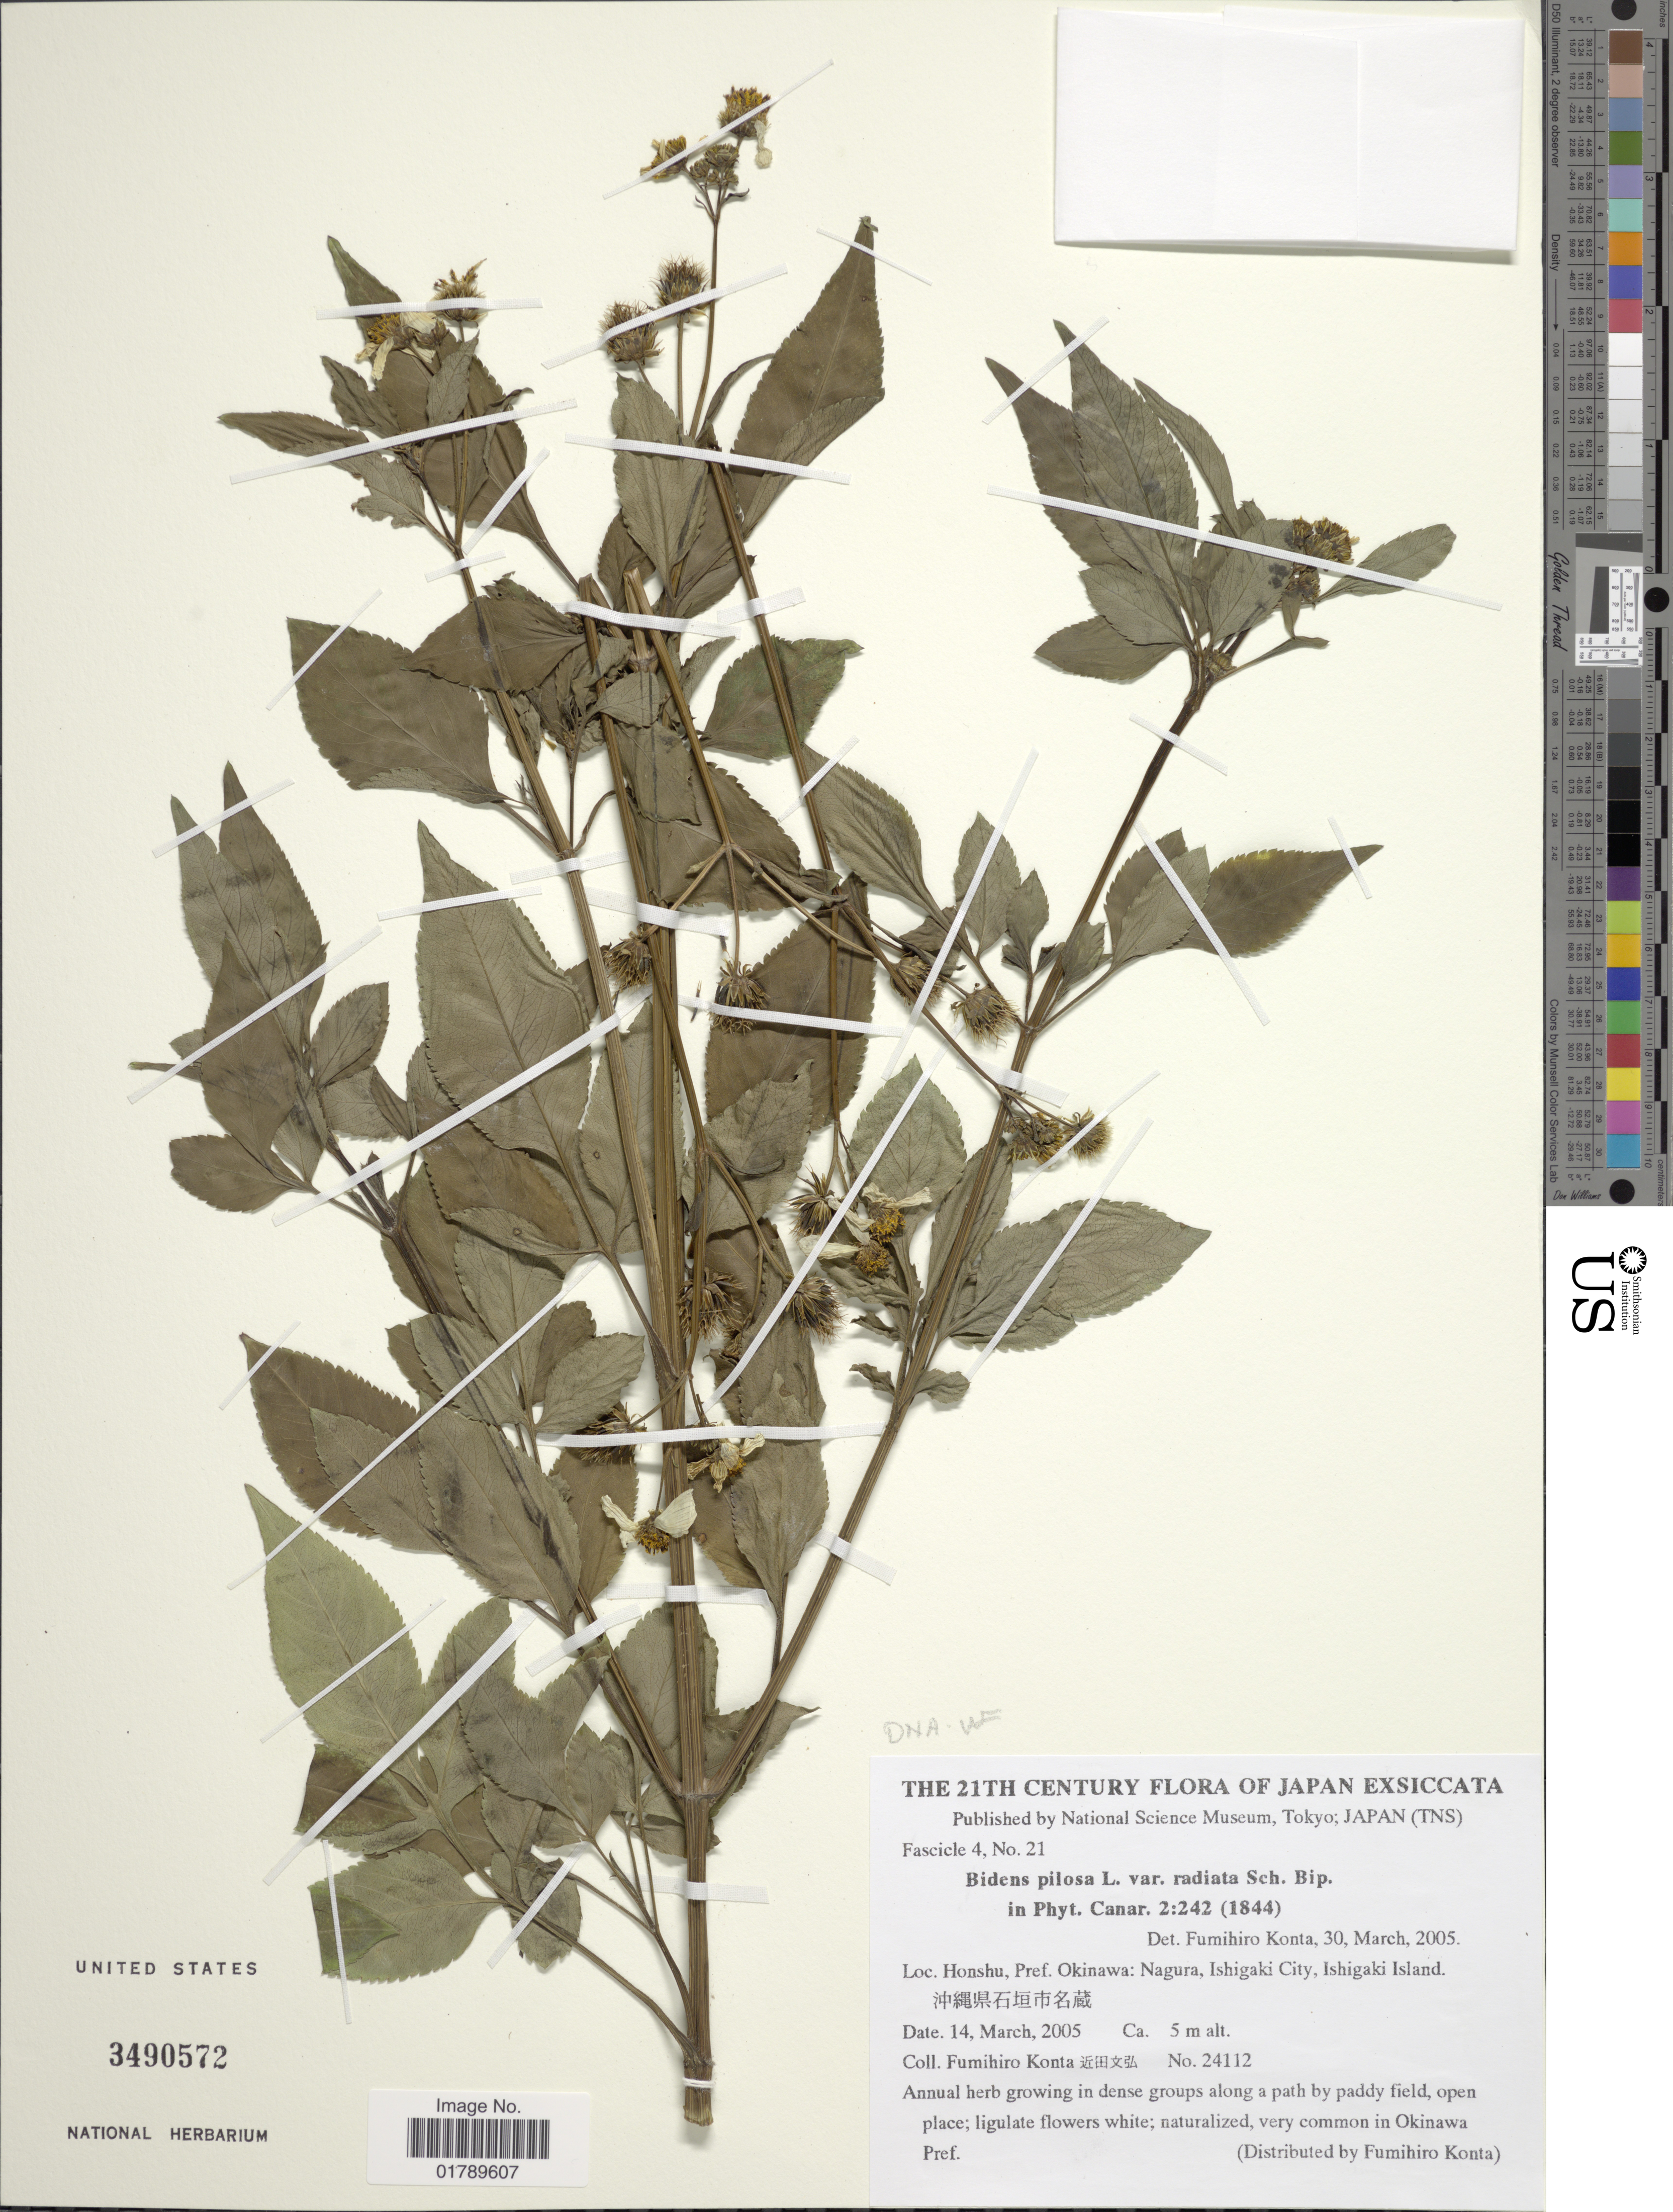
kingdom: Plantae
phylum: Tracheophyta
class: Magnoliopsida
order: Asterales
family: Asteraceae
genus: Bidens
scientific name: Bidens pilosa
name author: L.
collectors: F. Konta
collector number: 24112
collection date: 2005-03-14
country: Japan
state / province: Okinawa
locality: Honshu, Pref. Okinawa: Nagura, Ishigaki City, Ishigaki Island.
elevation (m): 5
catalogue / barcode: US 3490572